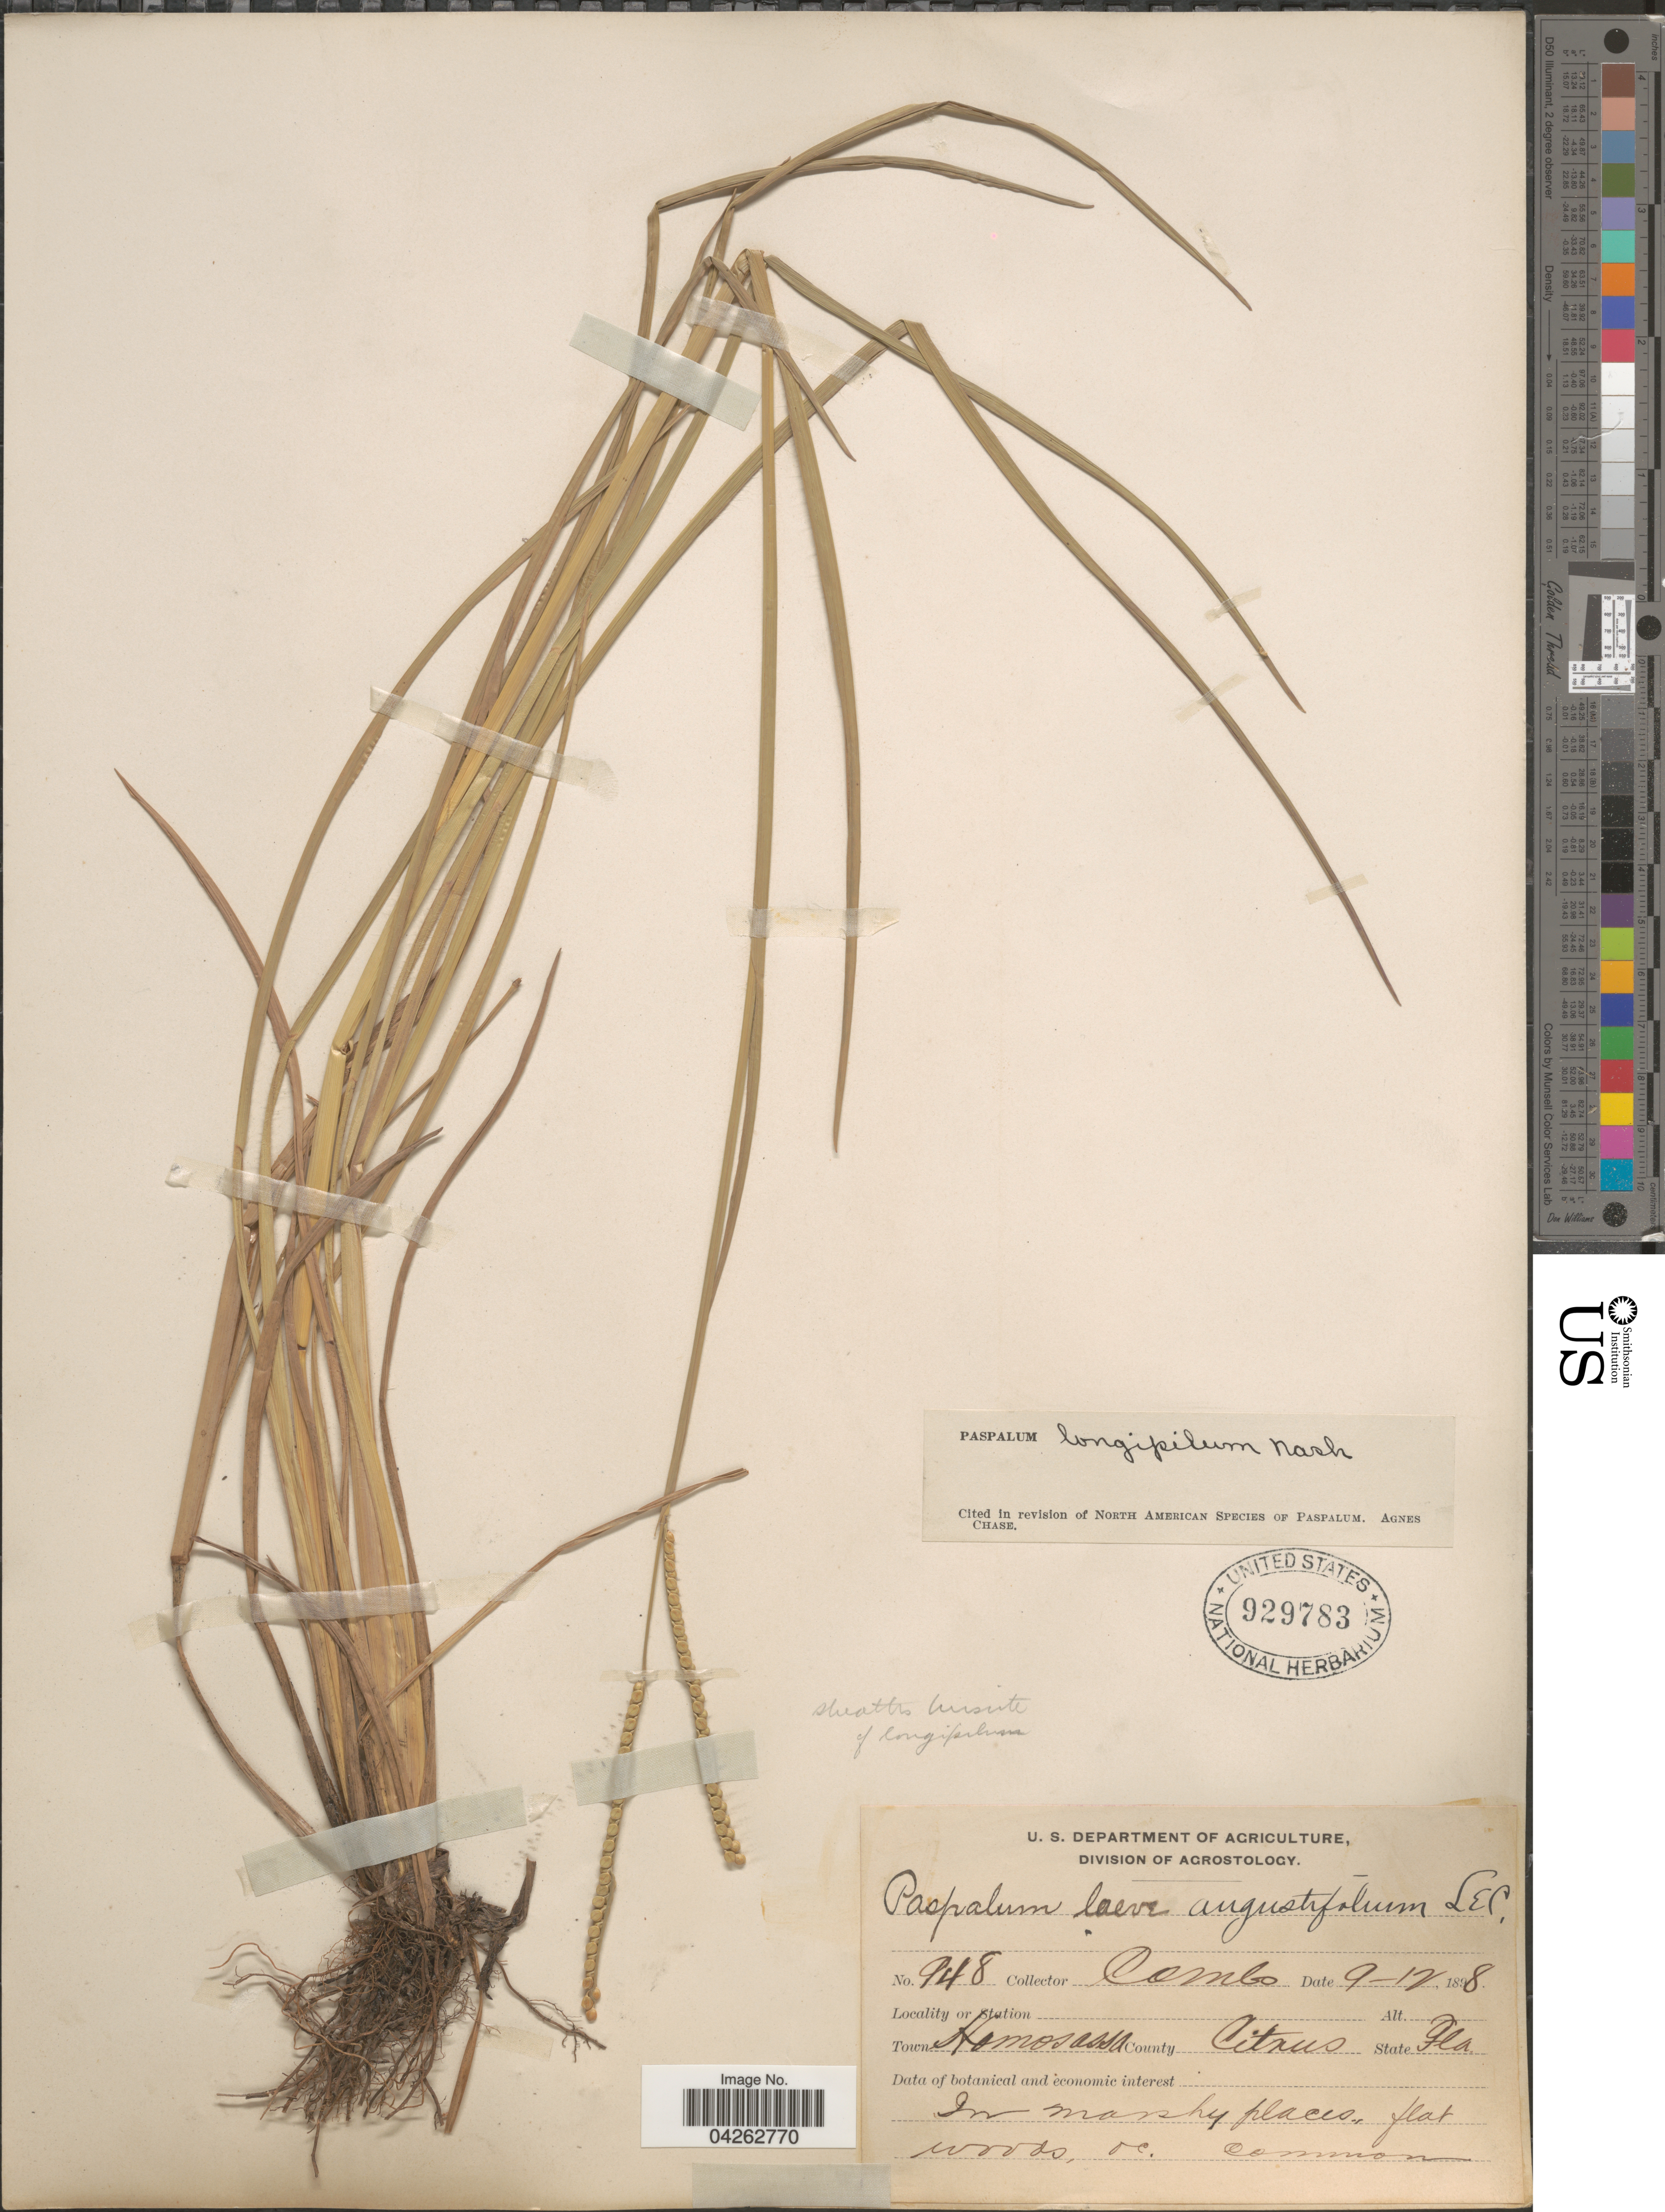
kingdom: Plantae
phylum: Tracheophyta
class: Liliopsida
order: Poales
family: Poaceae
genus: Paspalum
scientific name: Paspalum longipilum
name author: Nash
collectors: -. Combs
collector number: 948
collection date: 1898-09-12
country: United States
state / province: Florida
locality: Town Homosassa. County Citrus.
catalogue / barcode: US 929783